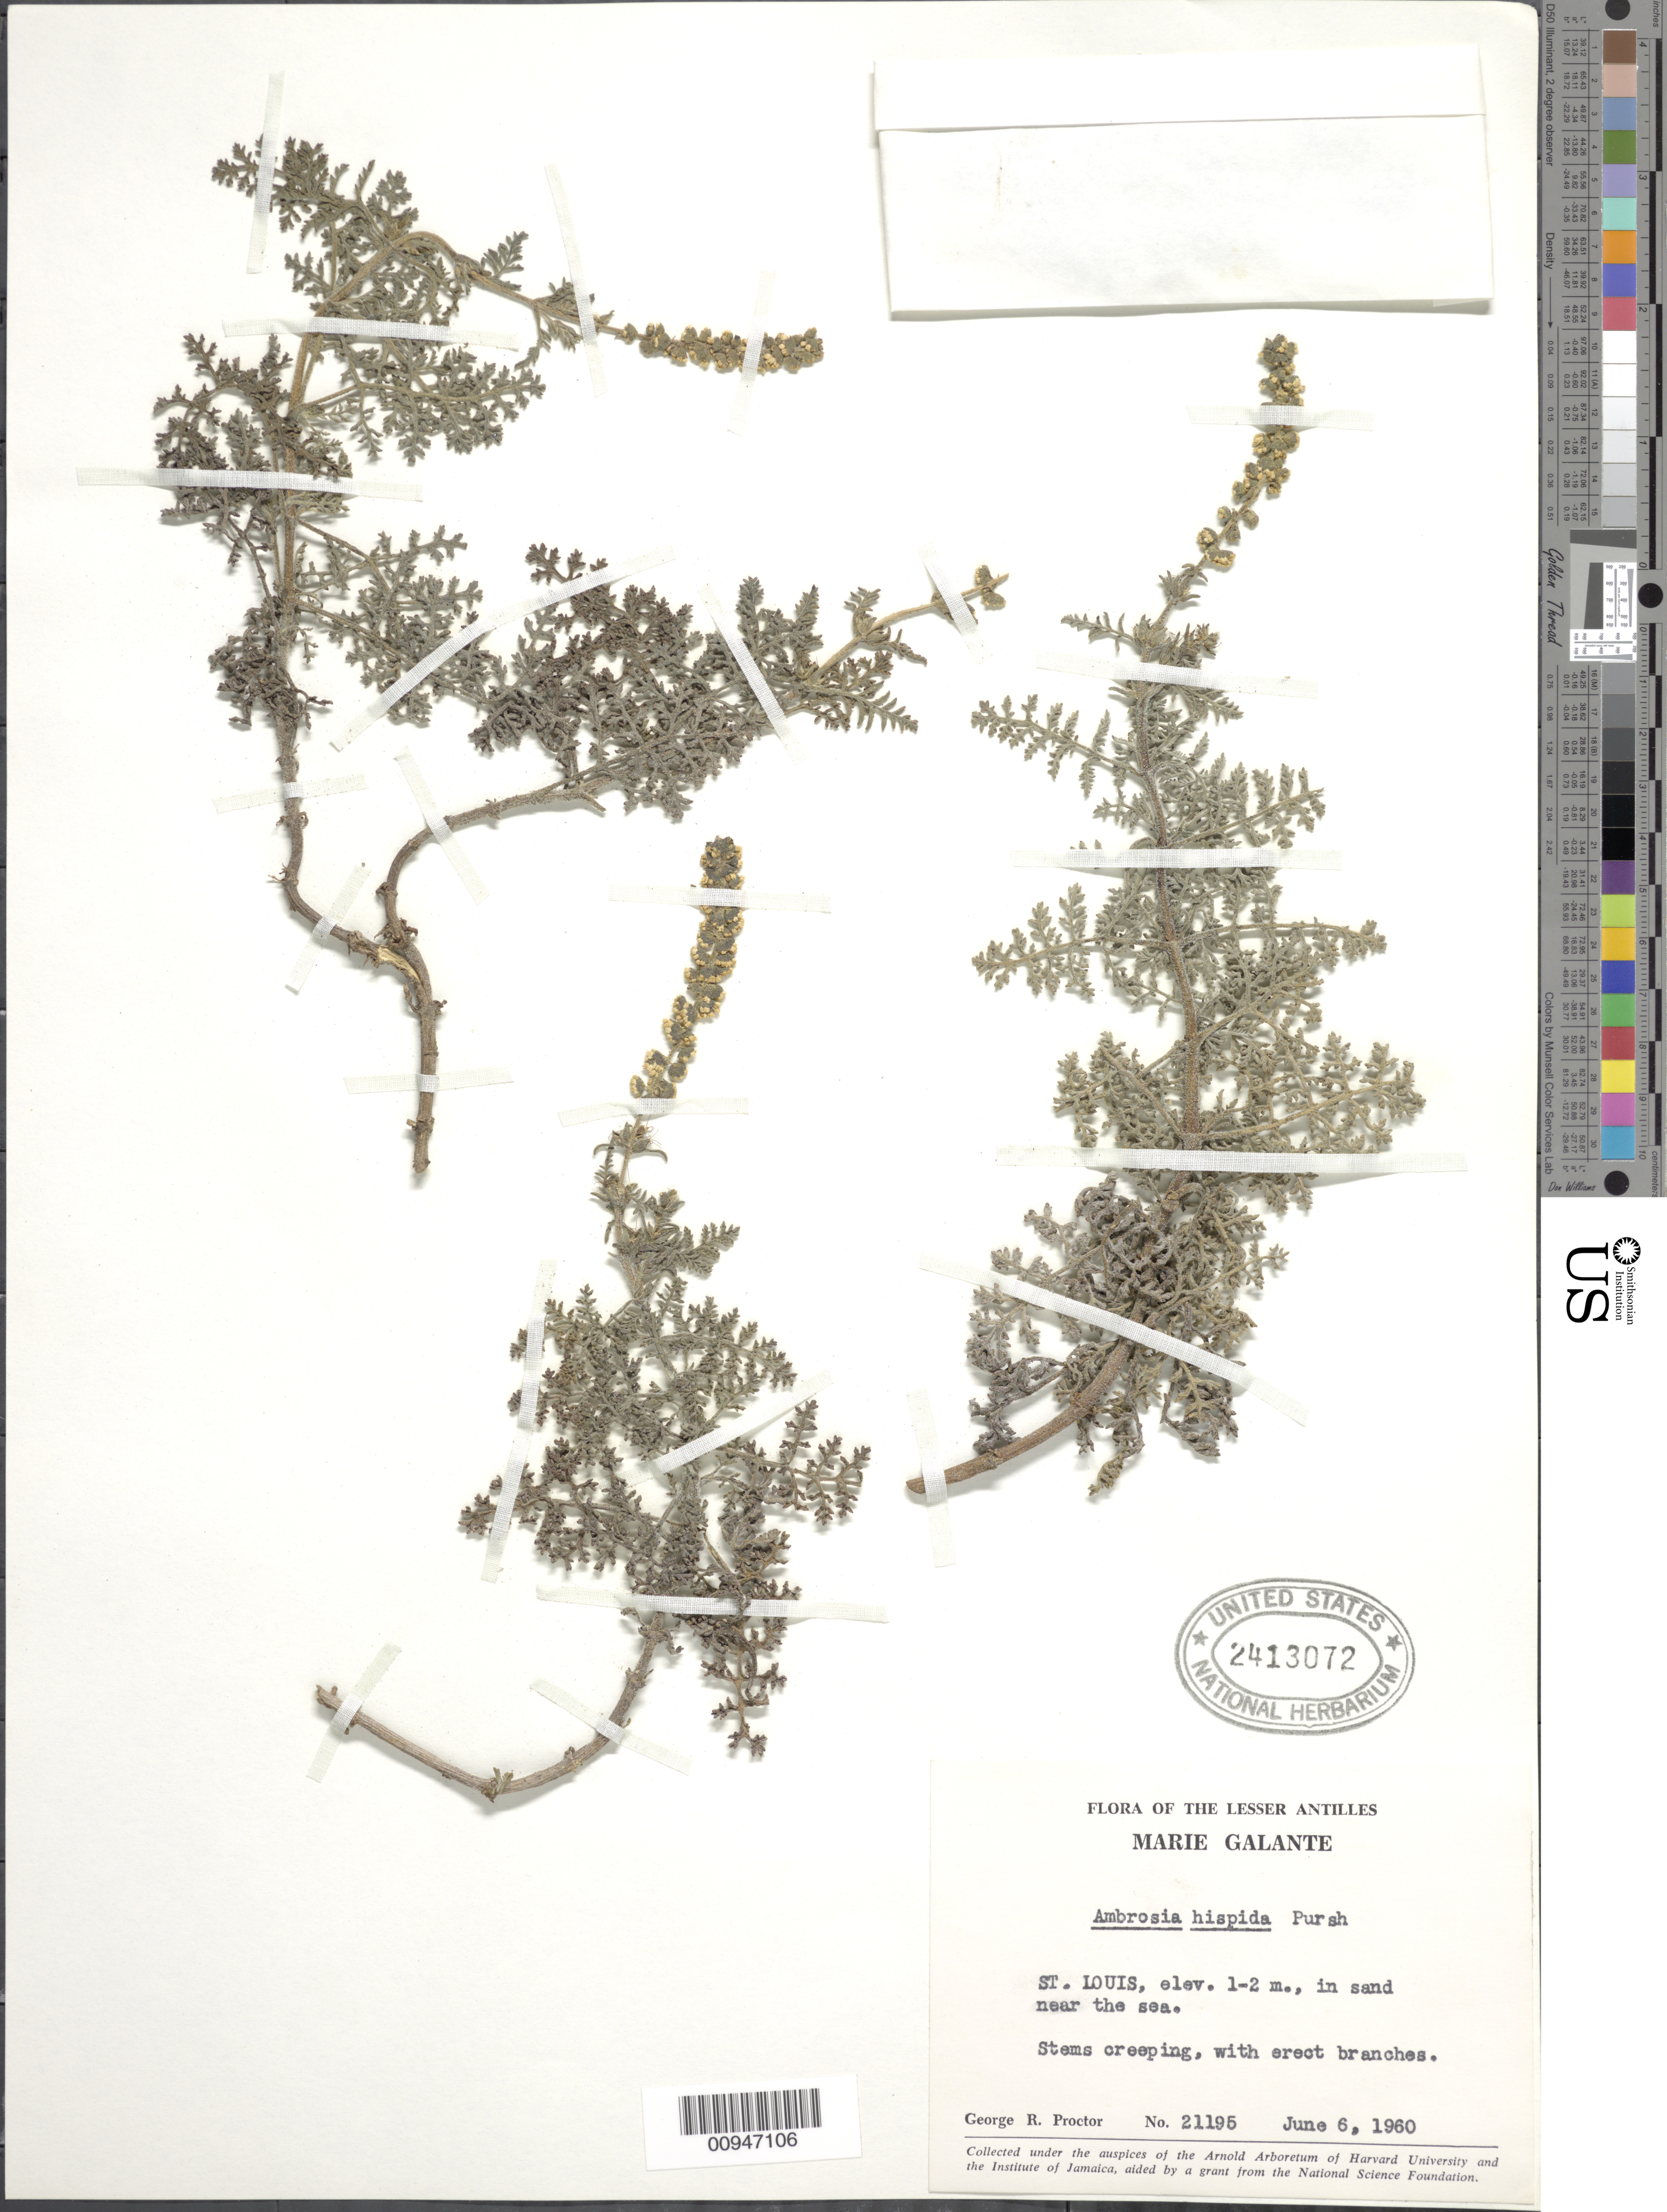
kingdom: Plantae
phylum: Tracheophyta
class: Magnoliopsida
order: Asterales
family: Asteraceae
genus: Ambrosia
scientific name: Ambrosia hispida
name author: Pursh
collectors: G. R. Proctor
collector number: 21195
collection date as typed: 06 Jun 1960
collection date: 1960-06-06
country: Guadeloupe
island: Marie Galante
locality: St. Louis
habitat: In sand near the shore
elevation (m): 1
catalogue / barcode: US 2413072